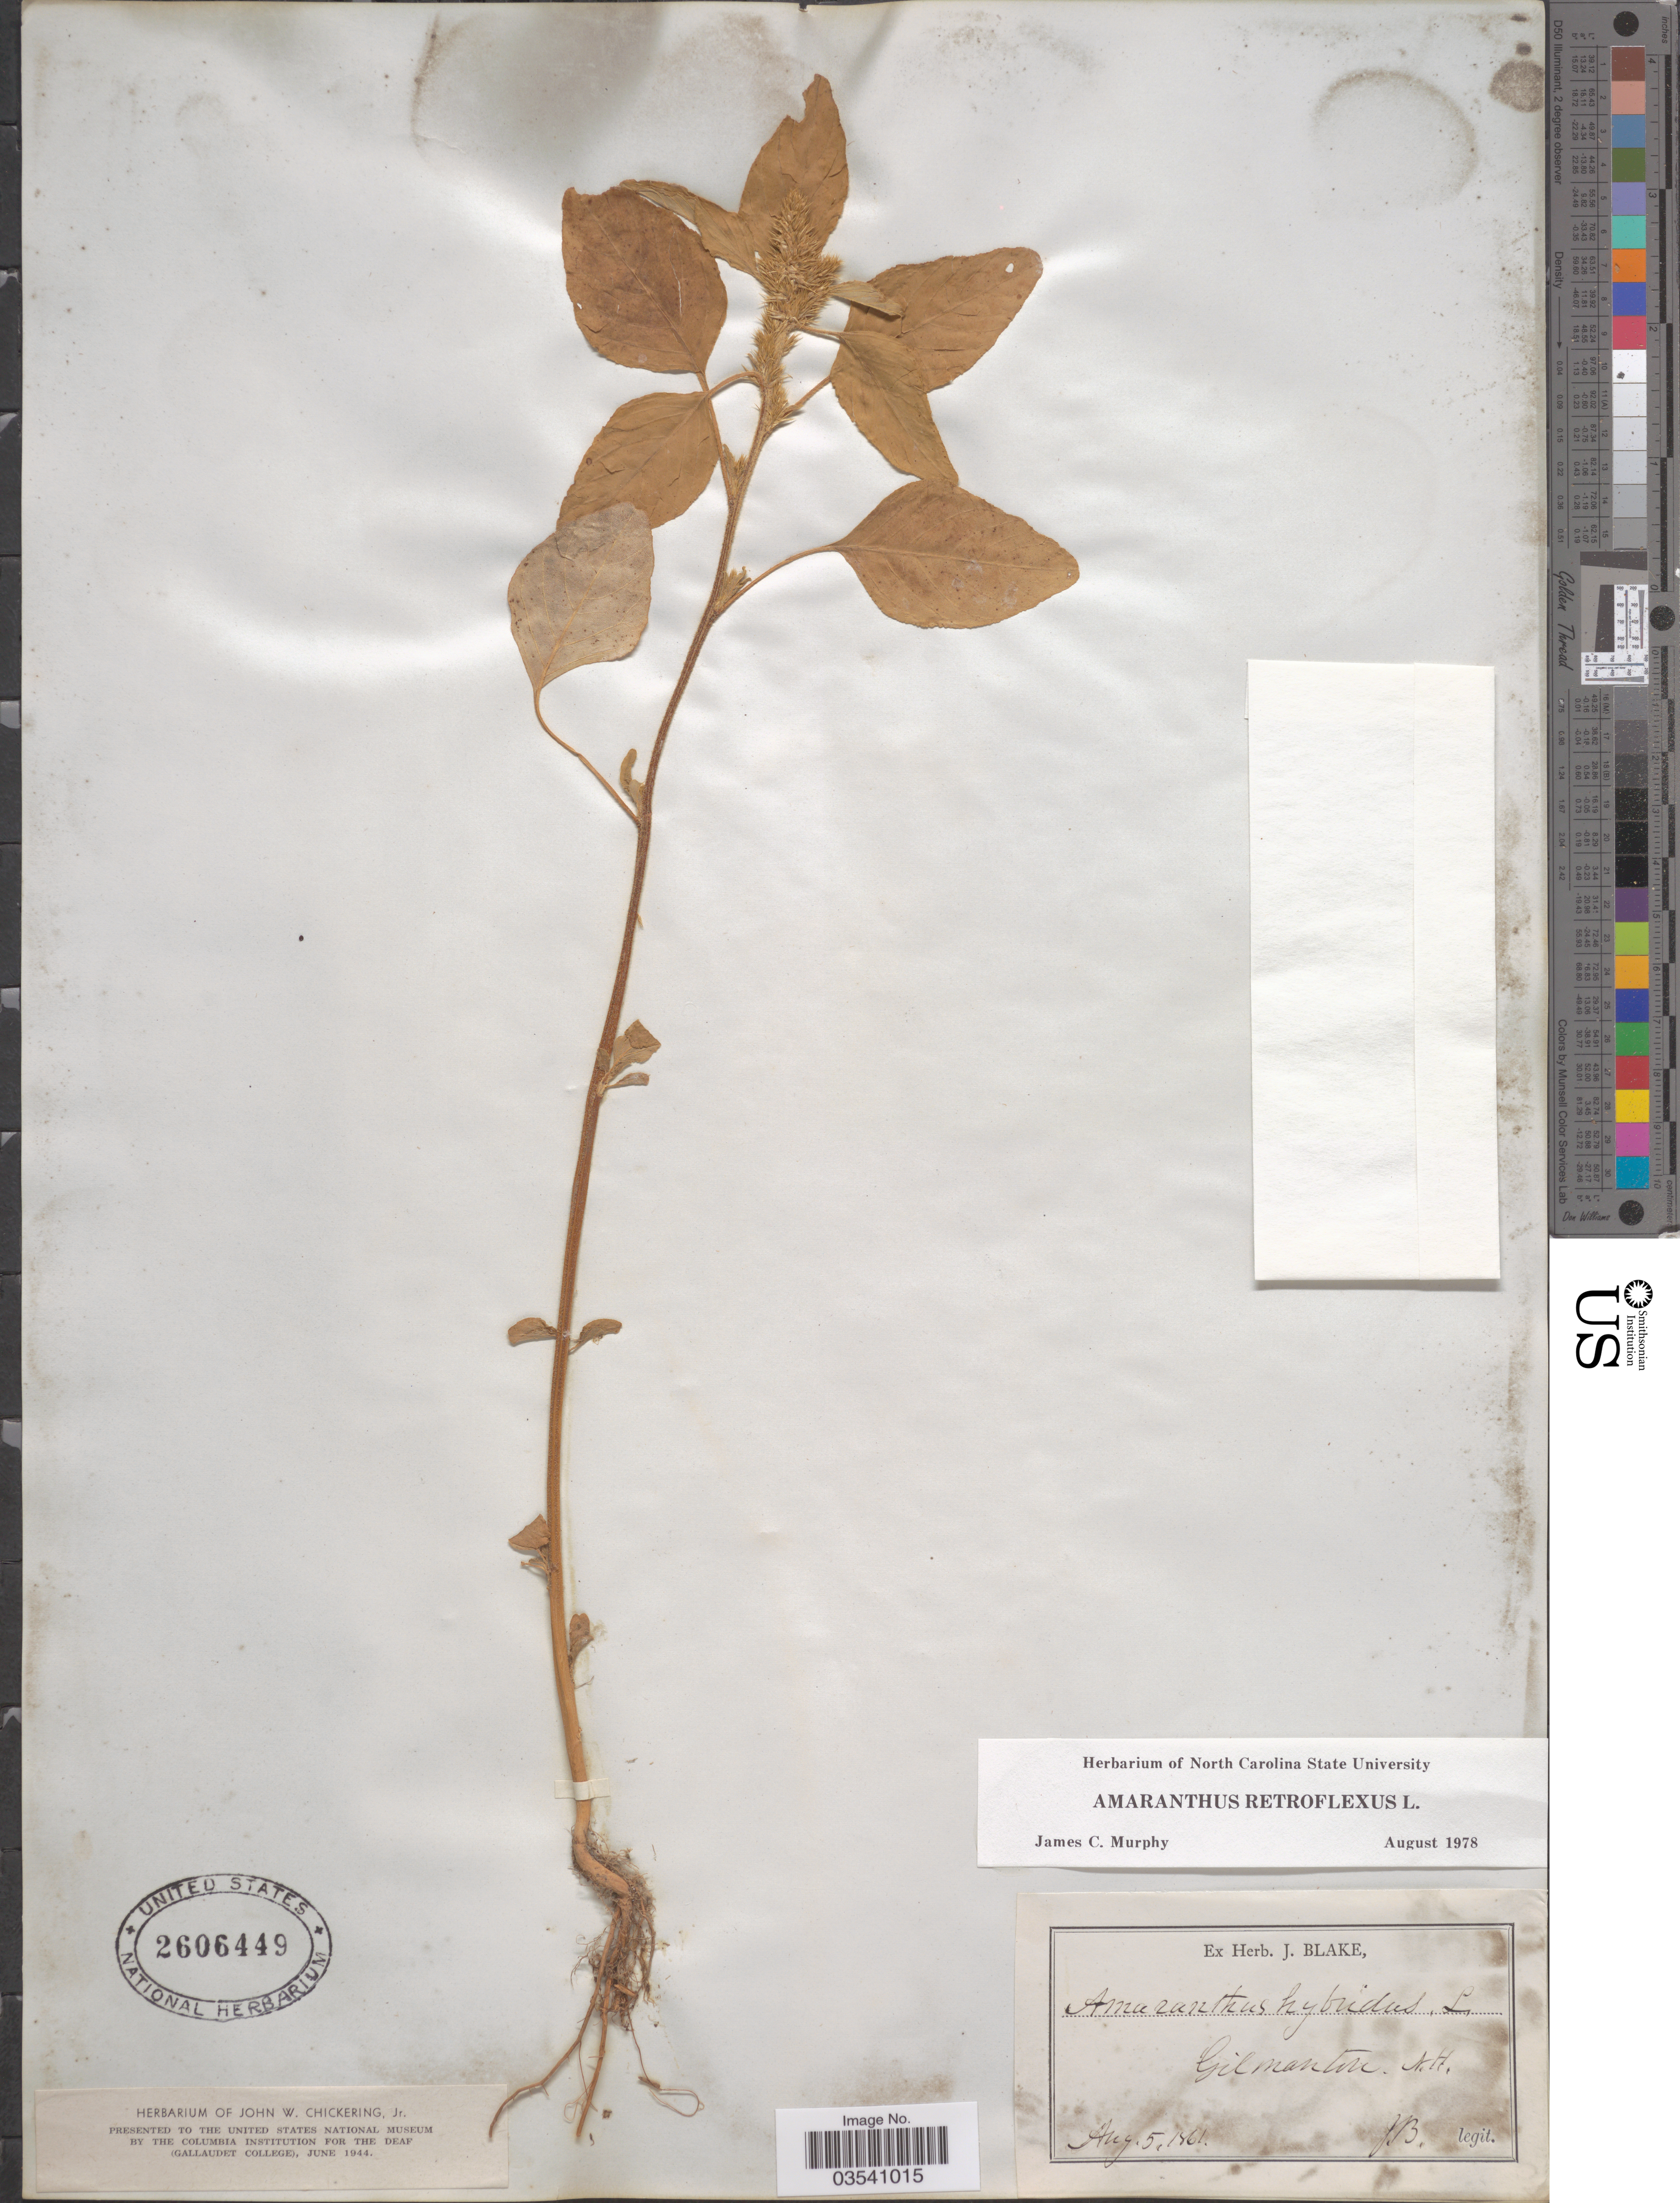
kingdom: Plantae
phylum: Tracheophyta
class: Magnoliopsida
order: Caryophyllales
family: Amaranthaceae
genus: Amaranthus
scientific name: Amaranthus retroflexus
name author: L.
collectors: J. Blake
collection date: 1861-08-05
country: United States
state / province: New Hampshire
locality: Gilmanton.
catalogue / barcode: US 2606449